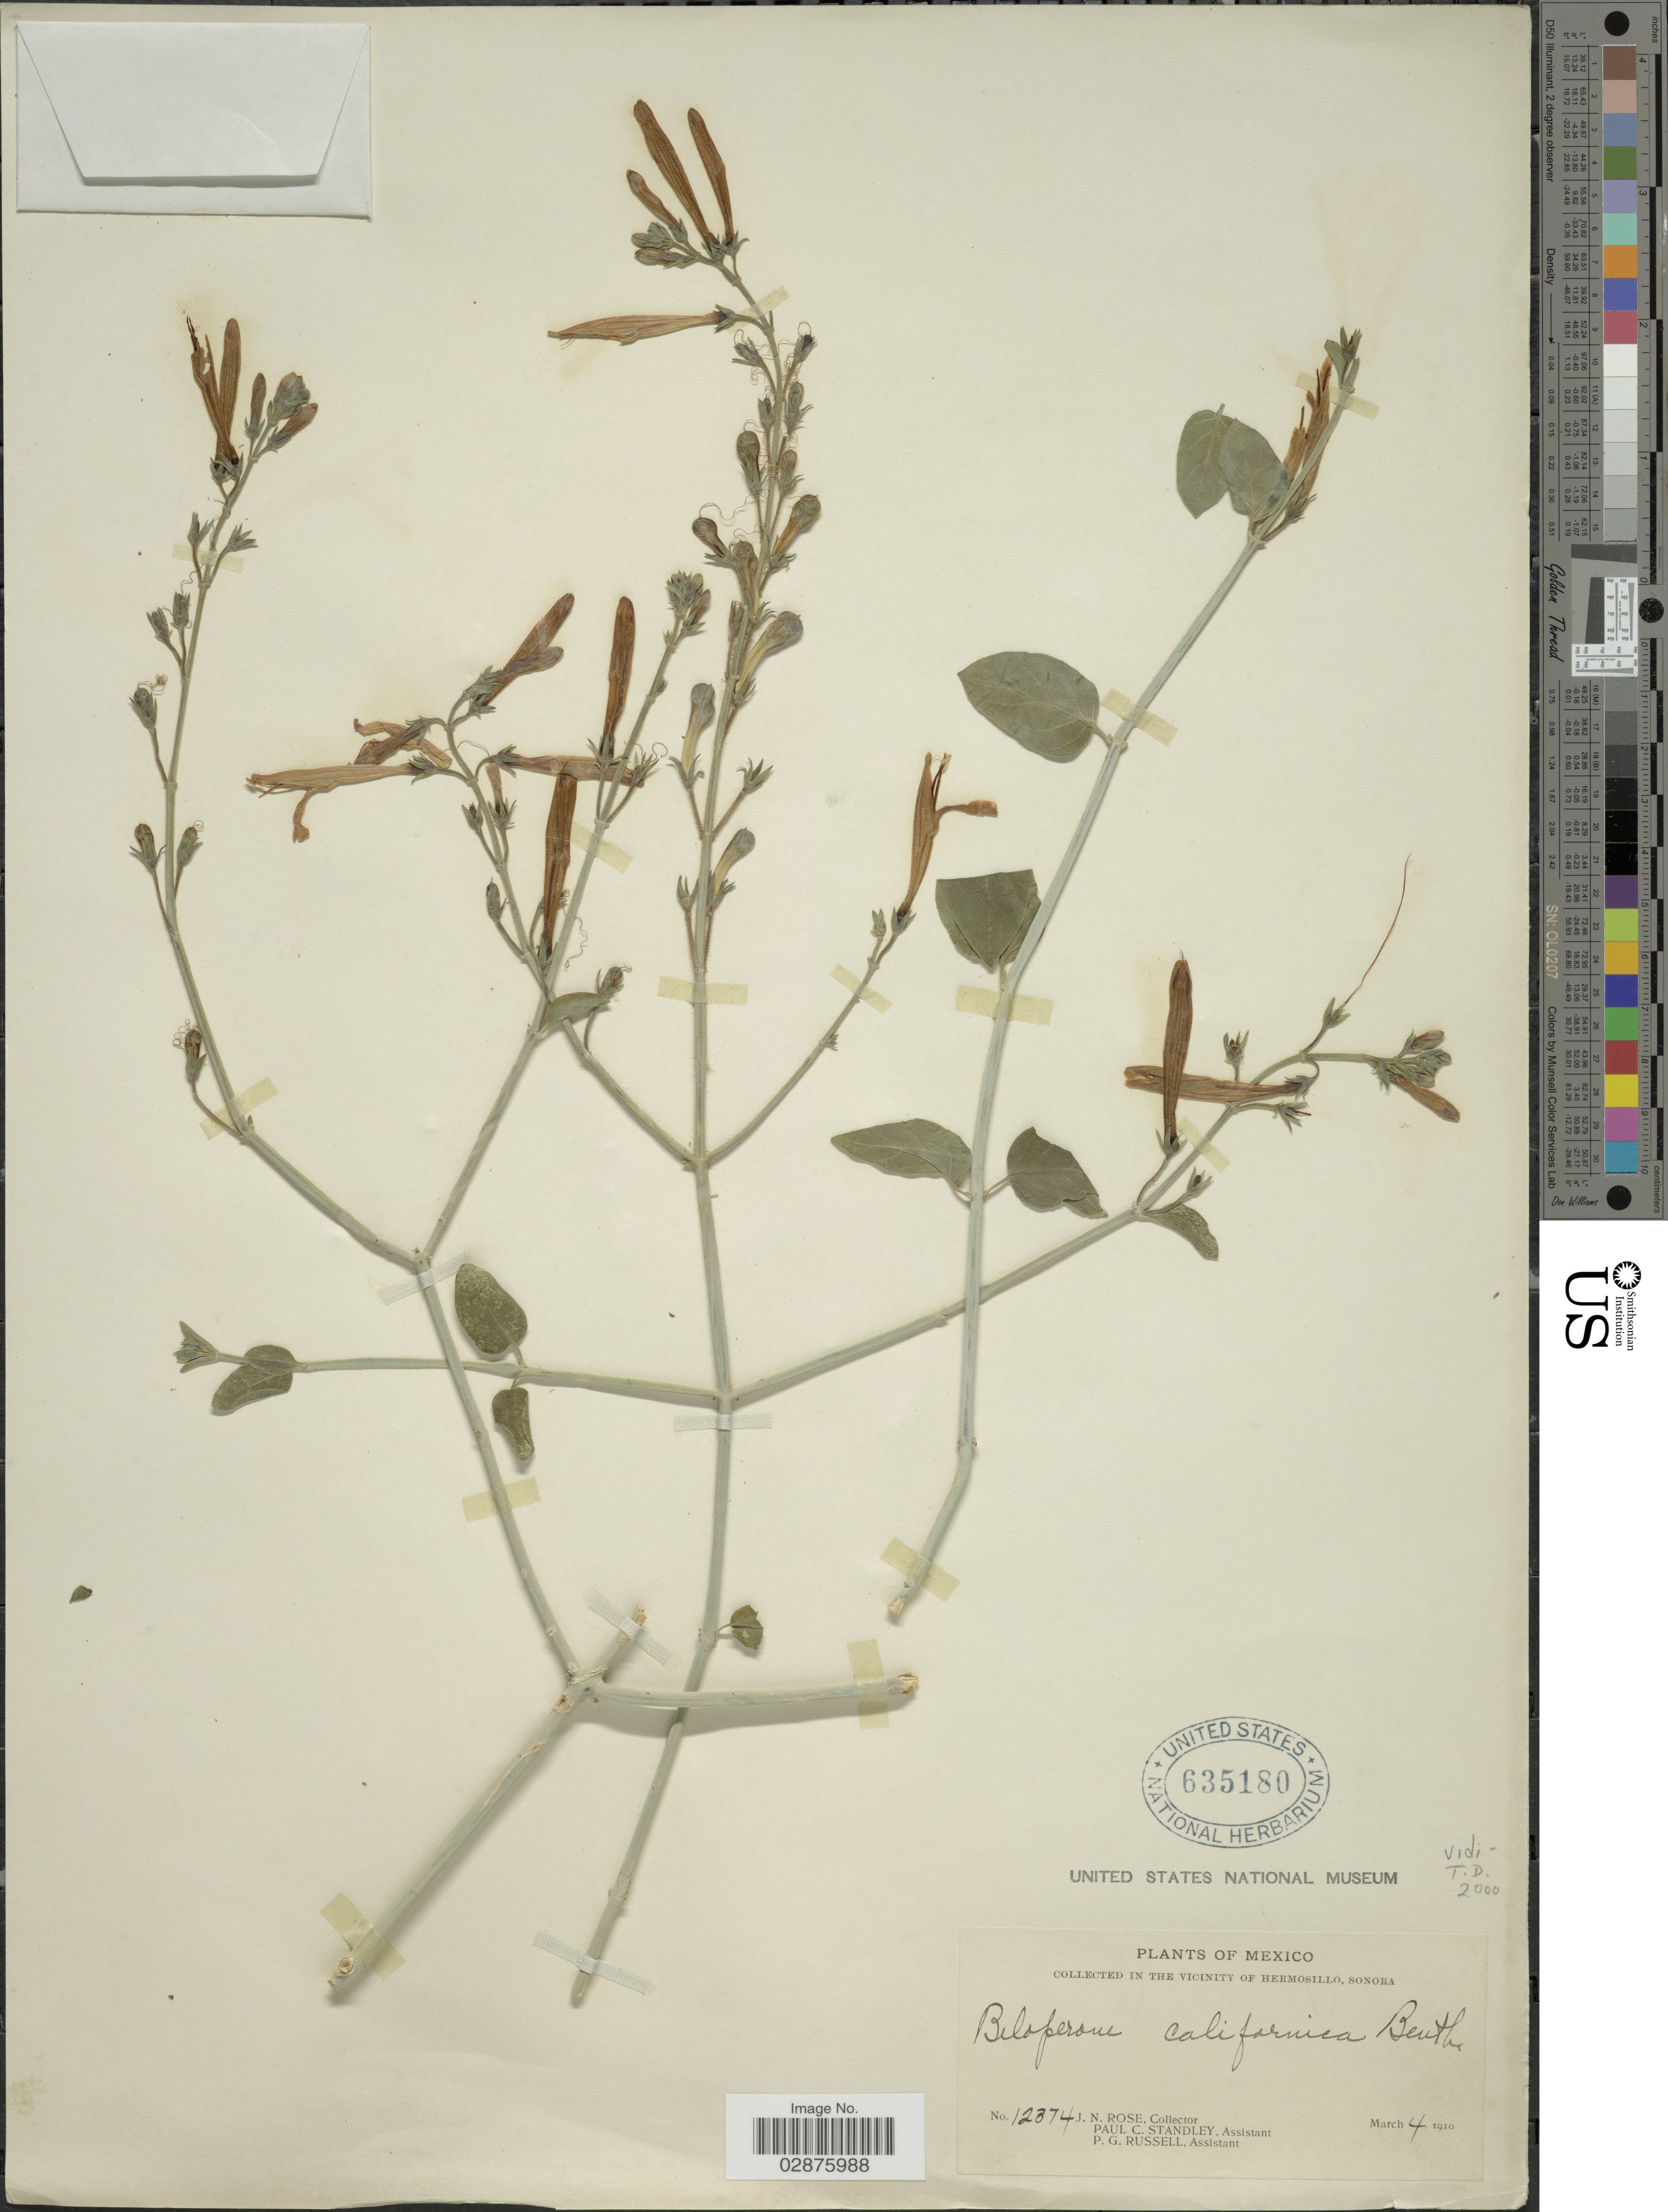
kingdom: Plantae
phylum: Tracheophyta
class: Magnoliopsida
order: Lamiales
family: Acanthaceae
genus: Justicia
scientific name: Justicia californica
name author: (Benth.) D.N. Gibson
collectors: J. N. Rose, P. C. Standley & P. G. Russell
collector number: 12374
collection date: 1910-03-04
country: Mexico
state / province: Sonora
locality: In The Vicinity of Hermosillo.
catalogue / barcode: US 635180